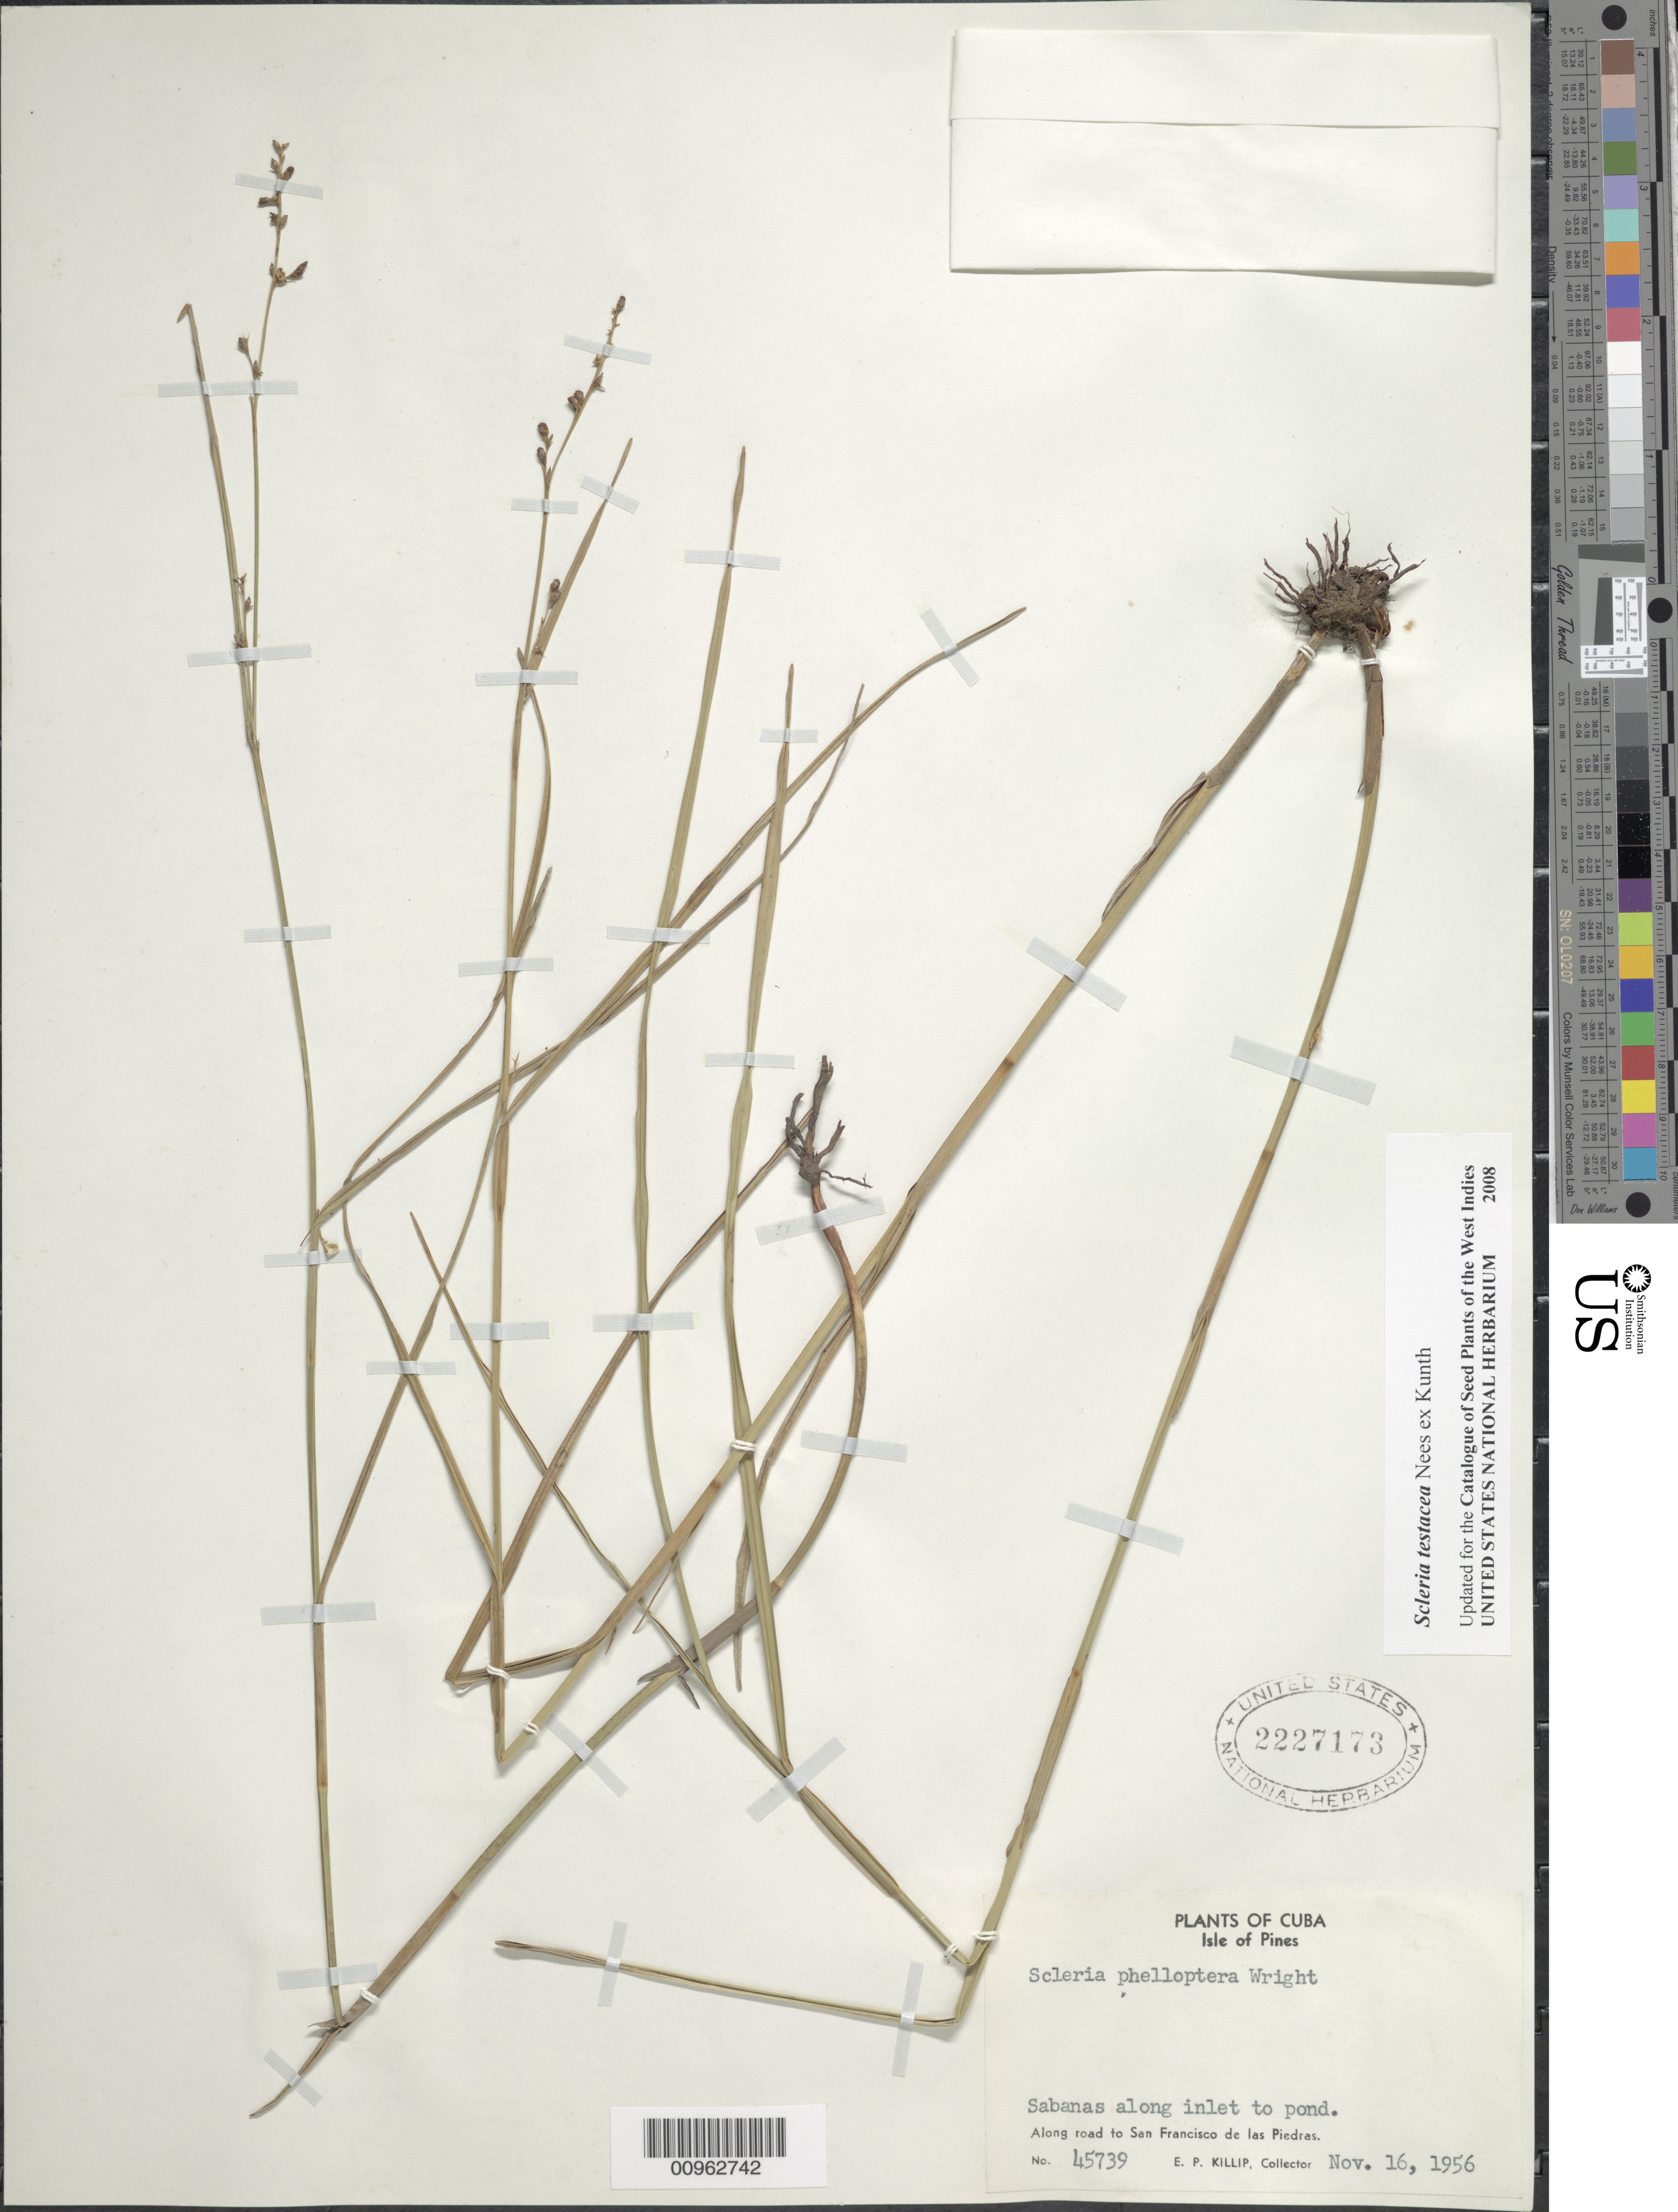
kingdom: Plantae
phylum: Tracheophyta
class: Liliopsida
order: Poales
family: Cyperaceae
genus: Scleria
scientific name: Scleria testacea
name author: Nees ex Kunth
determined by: Strong, M. T., (US), Smithsonian Institution - National Museum of Natural History (UNITED STATES)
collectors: E. P. Killip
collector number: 45739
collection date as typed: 16 Nov 1956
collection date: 1956-11-16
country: Cuba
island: Isla de la Juventud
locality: Isle of Pines, Along road to San Francisco de las Piedras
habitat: Sabanas along inlet to pond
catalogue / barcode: US 2227173